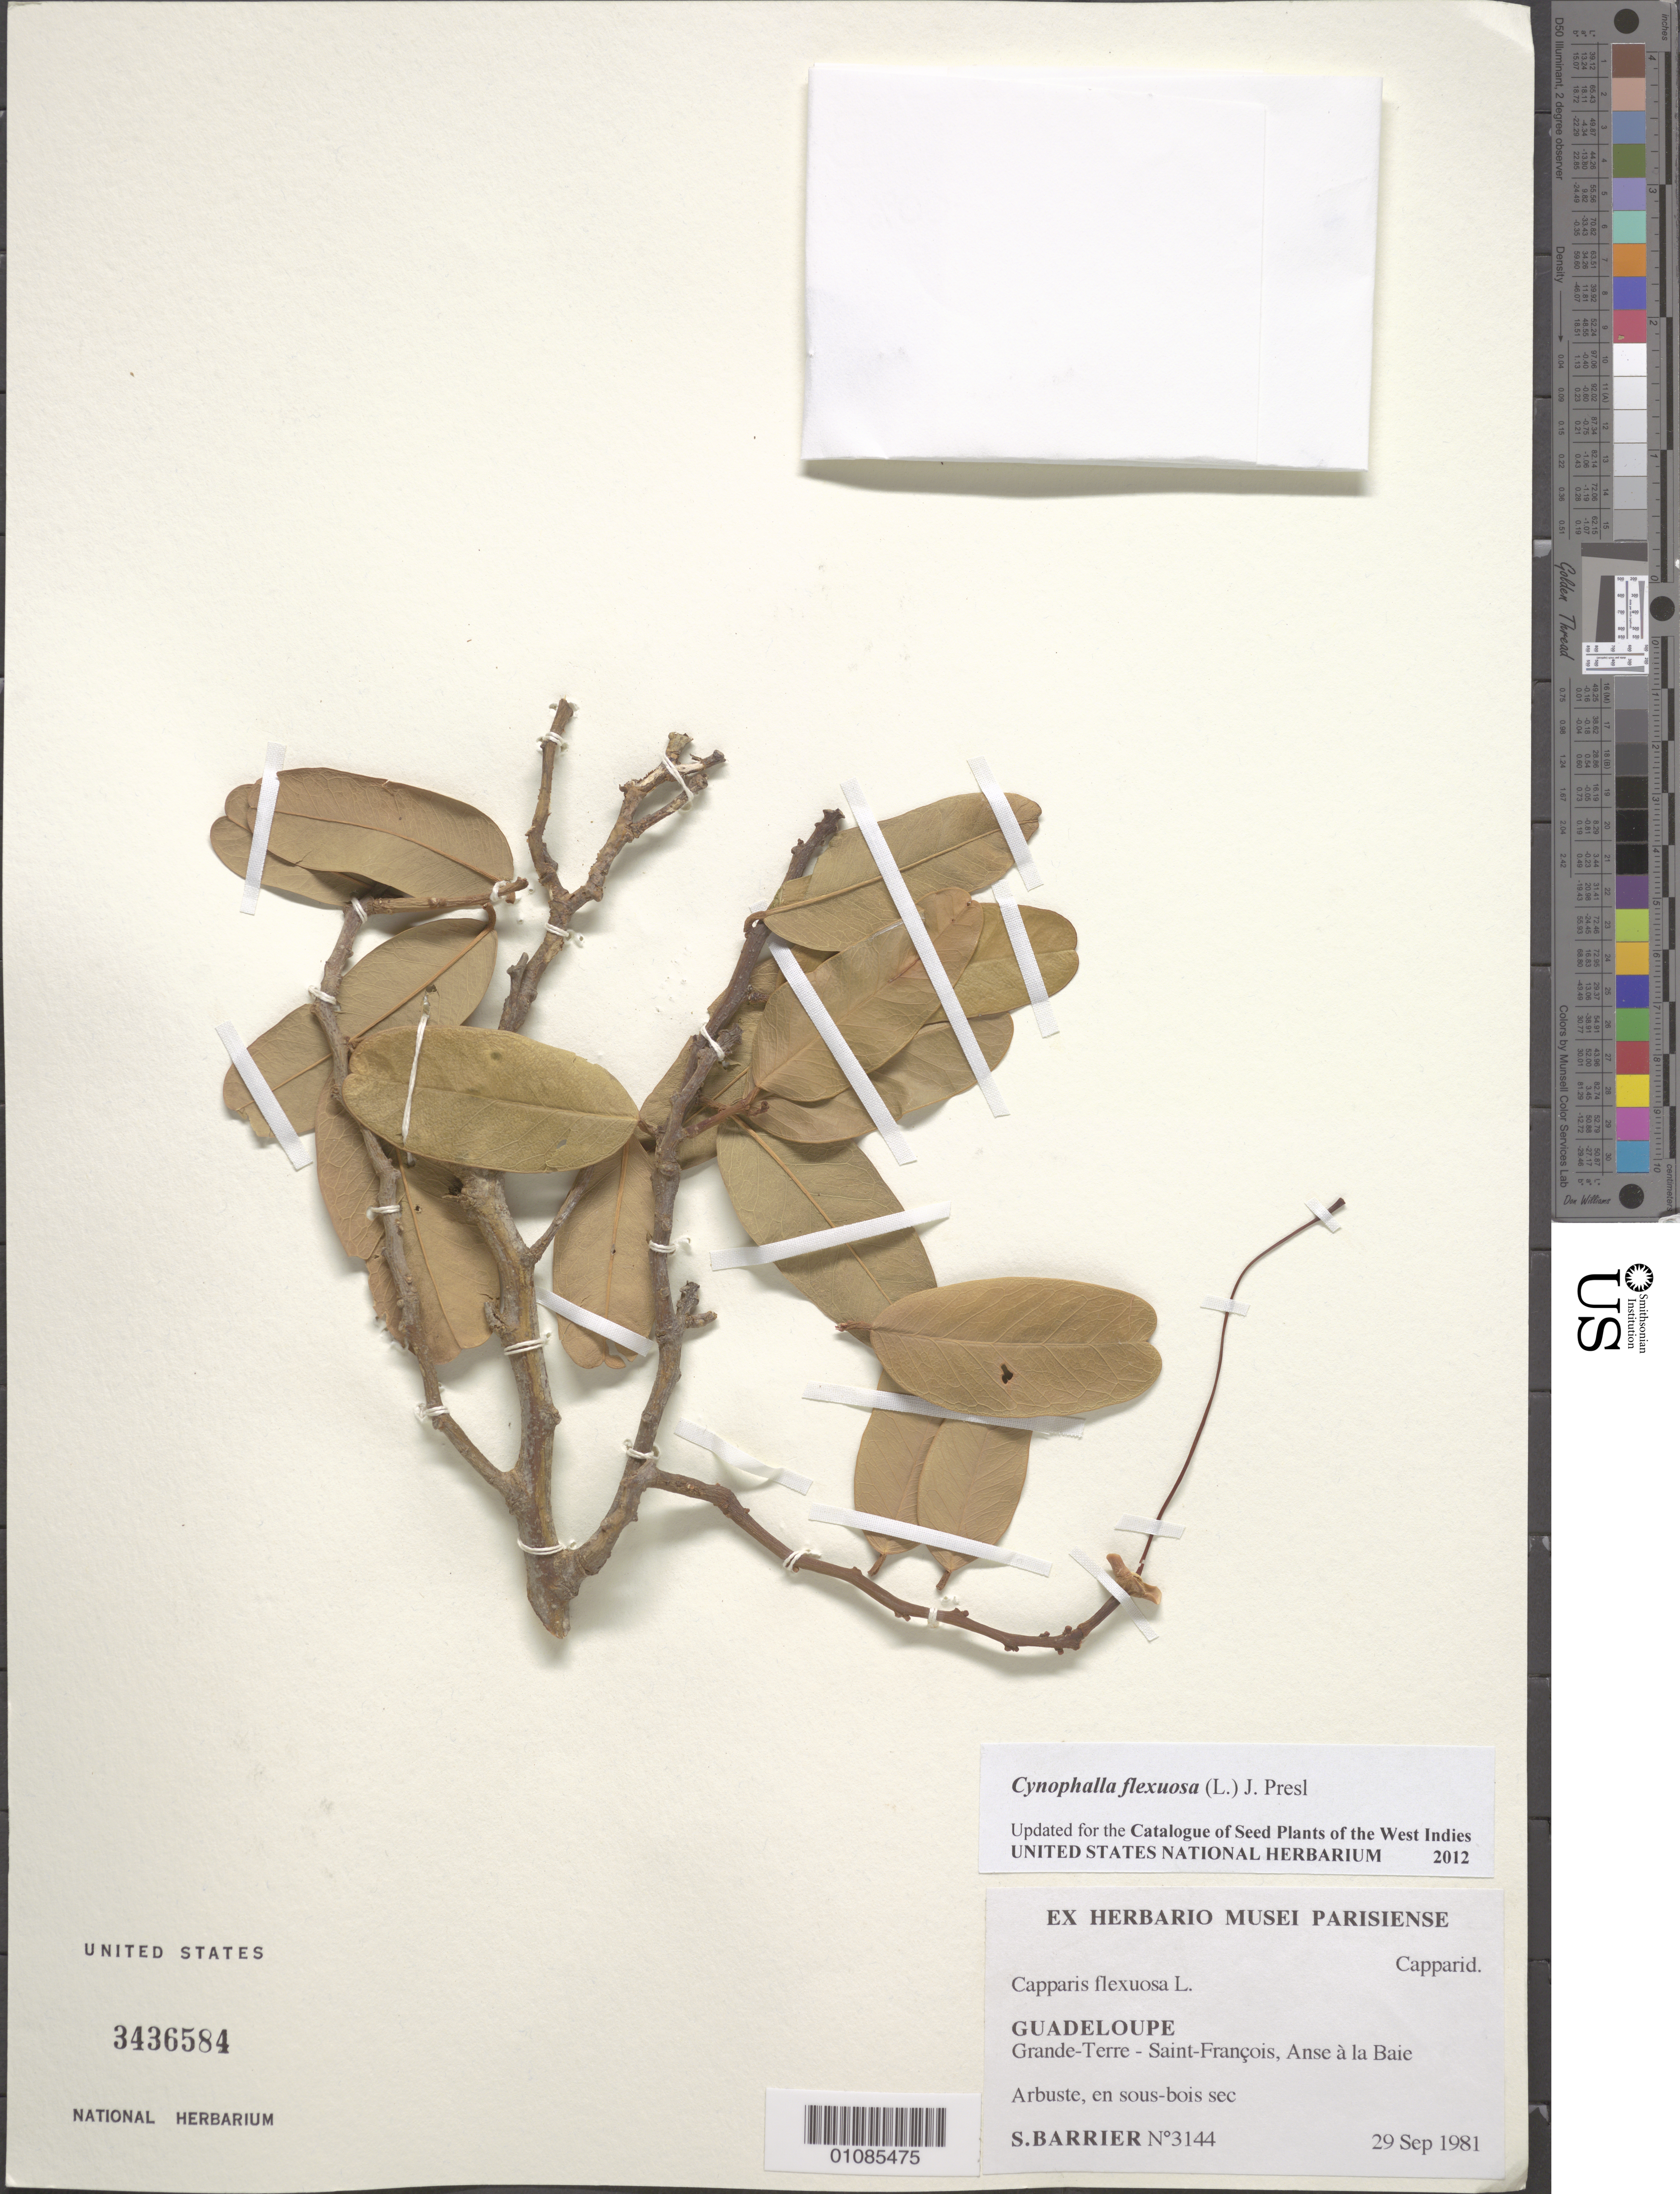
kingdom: Plantae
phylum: Tracheophyta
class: Magnoliopsida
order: Brassicales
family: Capparaceae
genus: Cynophalla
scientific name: Cynophalla flexuosa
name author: (L.) J. Presl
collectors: S. Barrier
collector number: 3144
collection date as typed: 29 Sep 1981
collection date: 1981-09-29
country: Guadeloupe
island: Grande Terre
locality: Saint Francois, Anse a la Baie.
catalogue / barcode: US 3436584